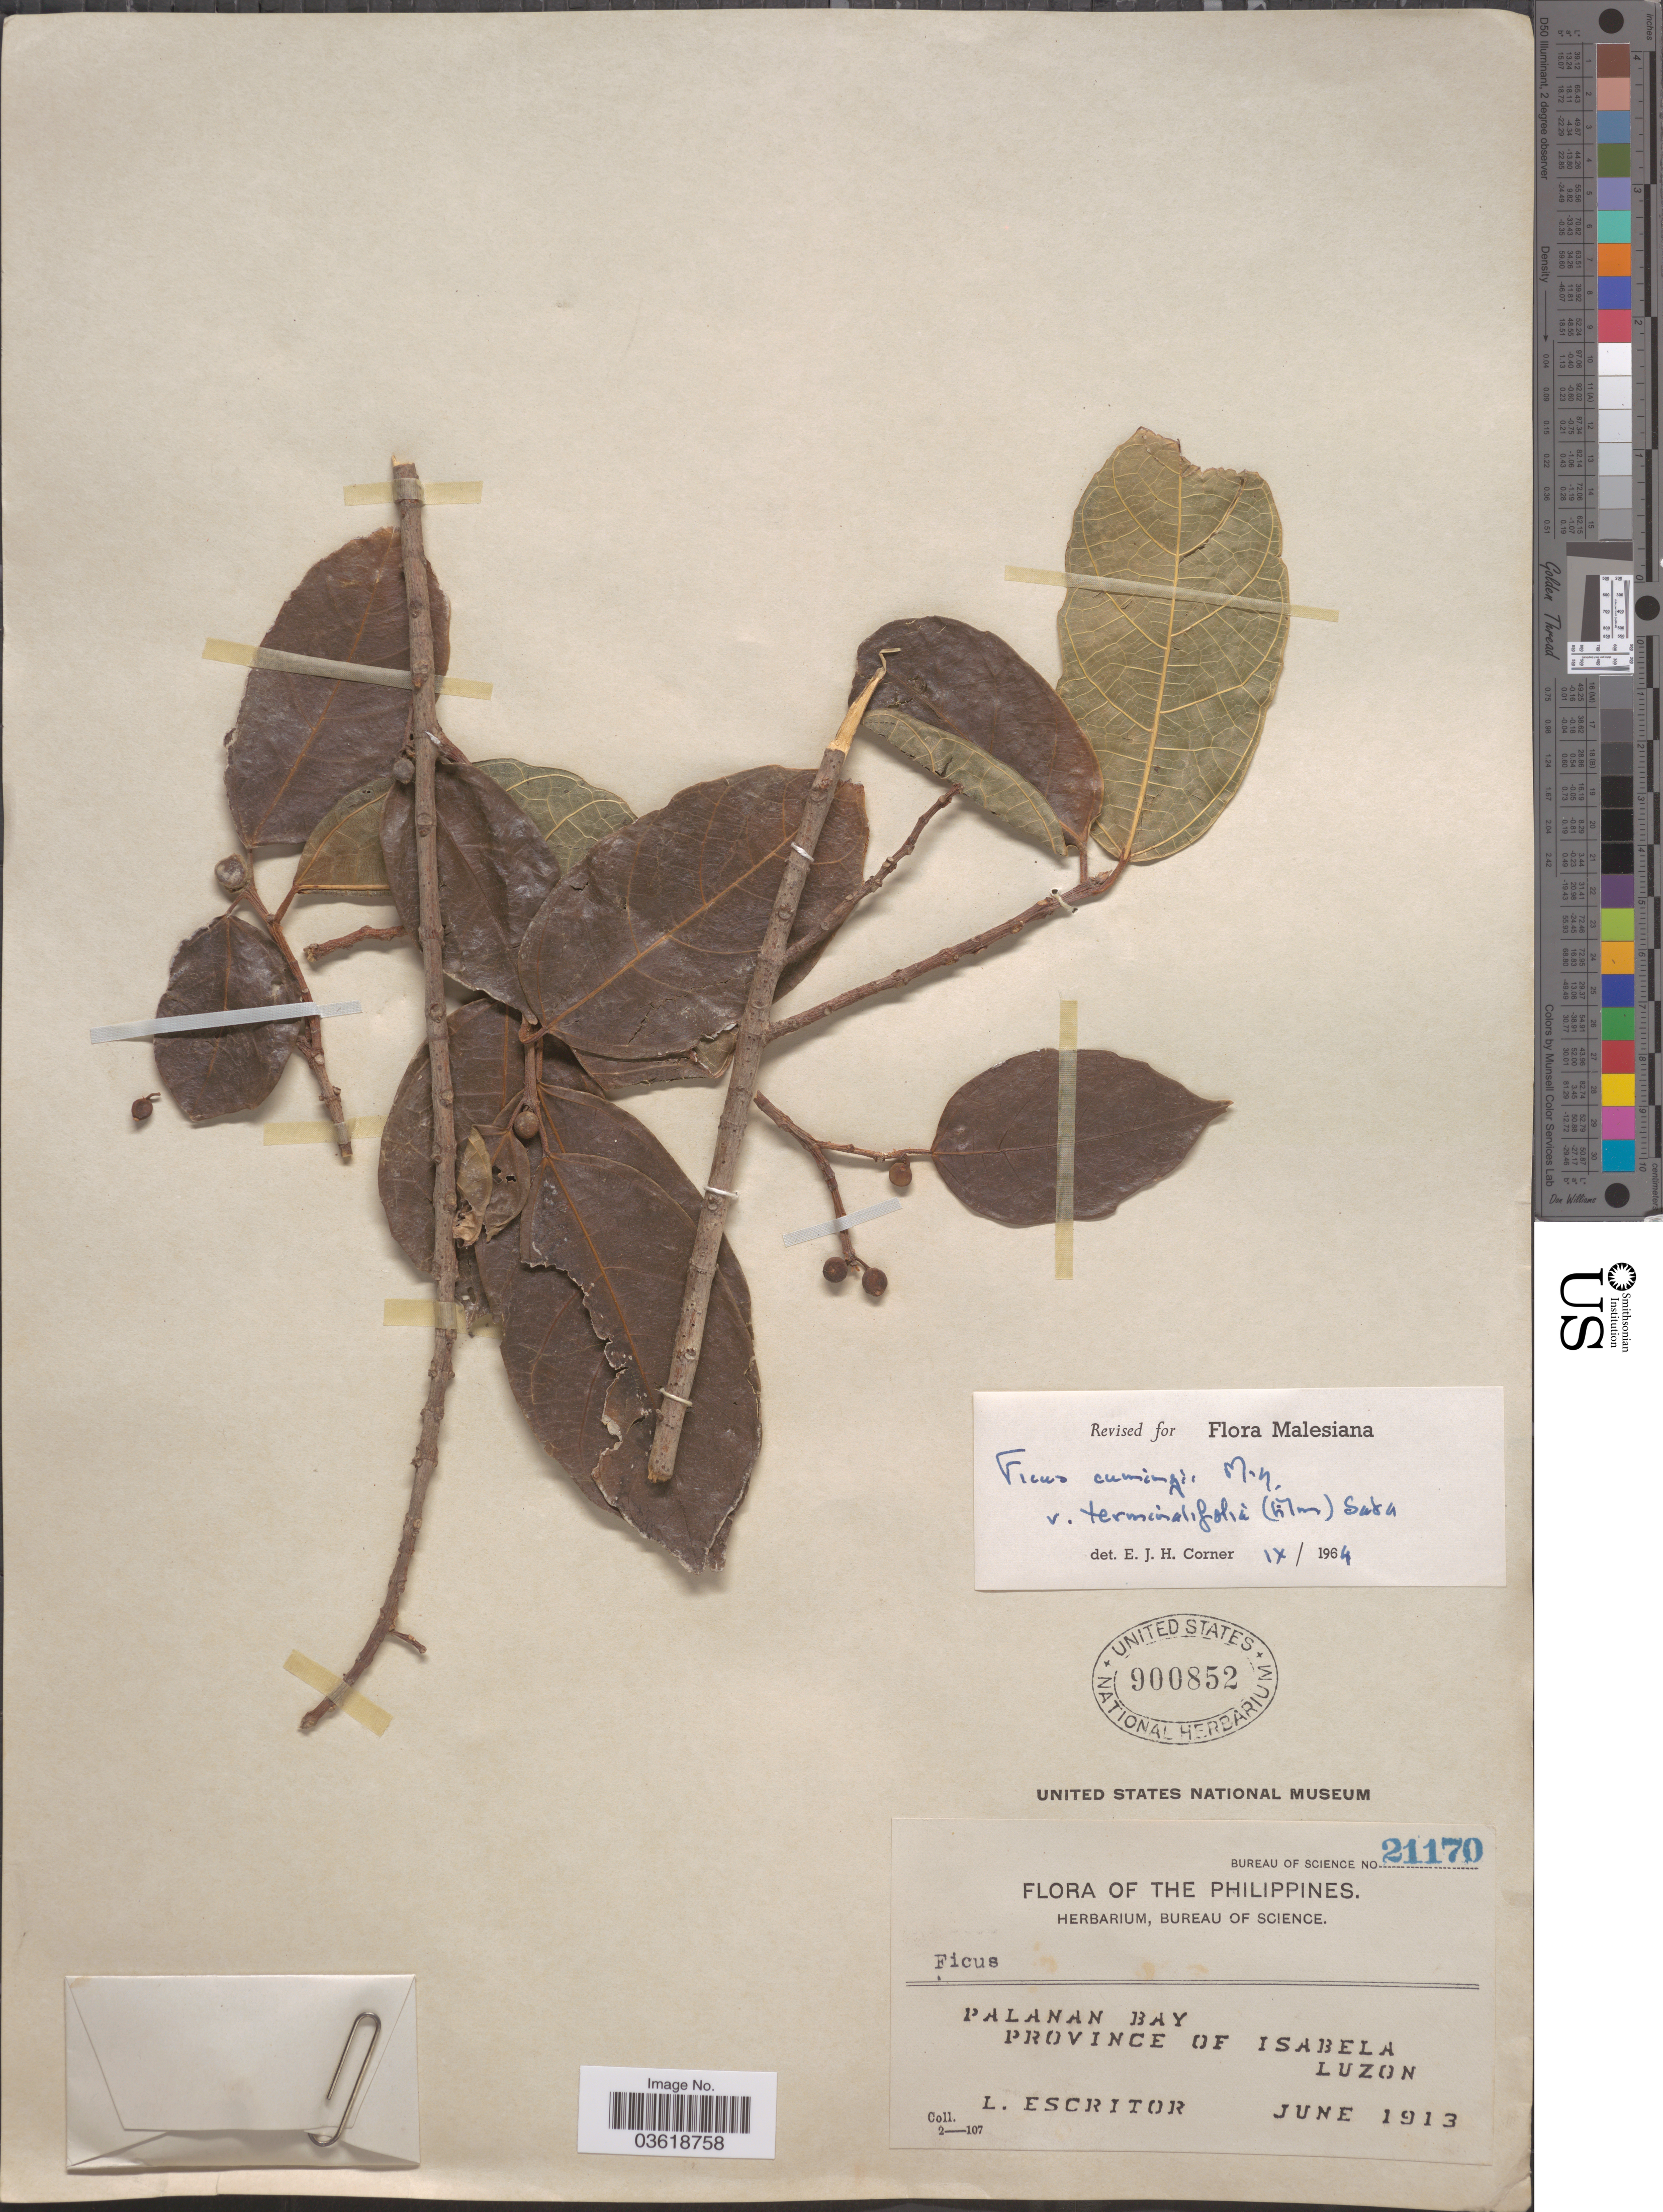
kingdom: Plantae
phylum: Tracheophyta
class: Magnoliopsida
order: Rosales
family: Moraceae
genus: Ficus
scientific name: Ficus cumingii var. terminalifolia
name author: (Elmer) Sata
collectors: L. Escritor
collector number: Bureau of Science 21170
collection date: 1913-06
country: Philippines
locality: Palanan Bay. Province of Isabela. Luzon.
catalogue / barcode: US 900852